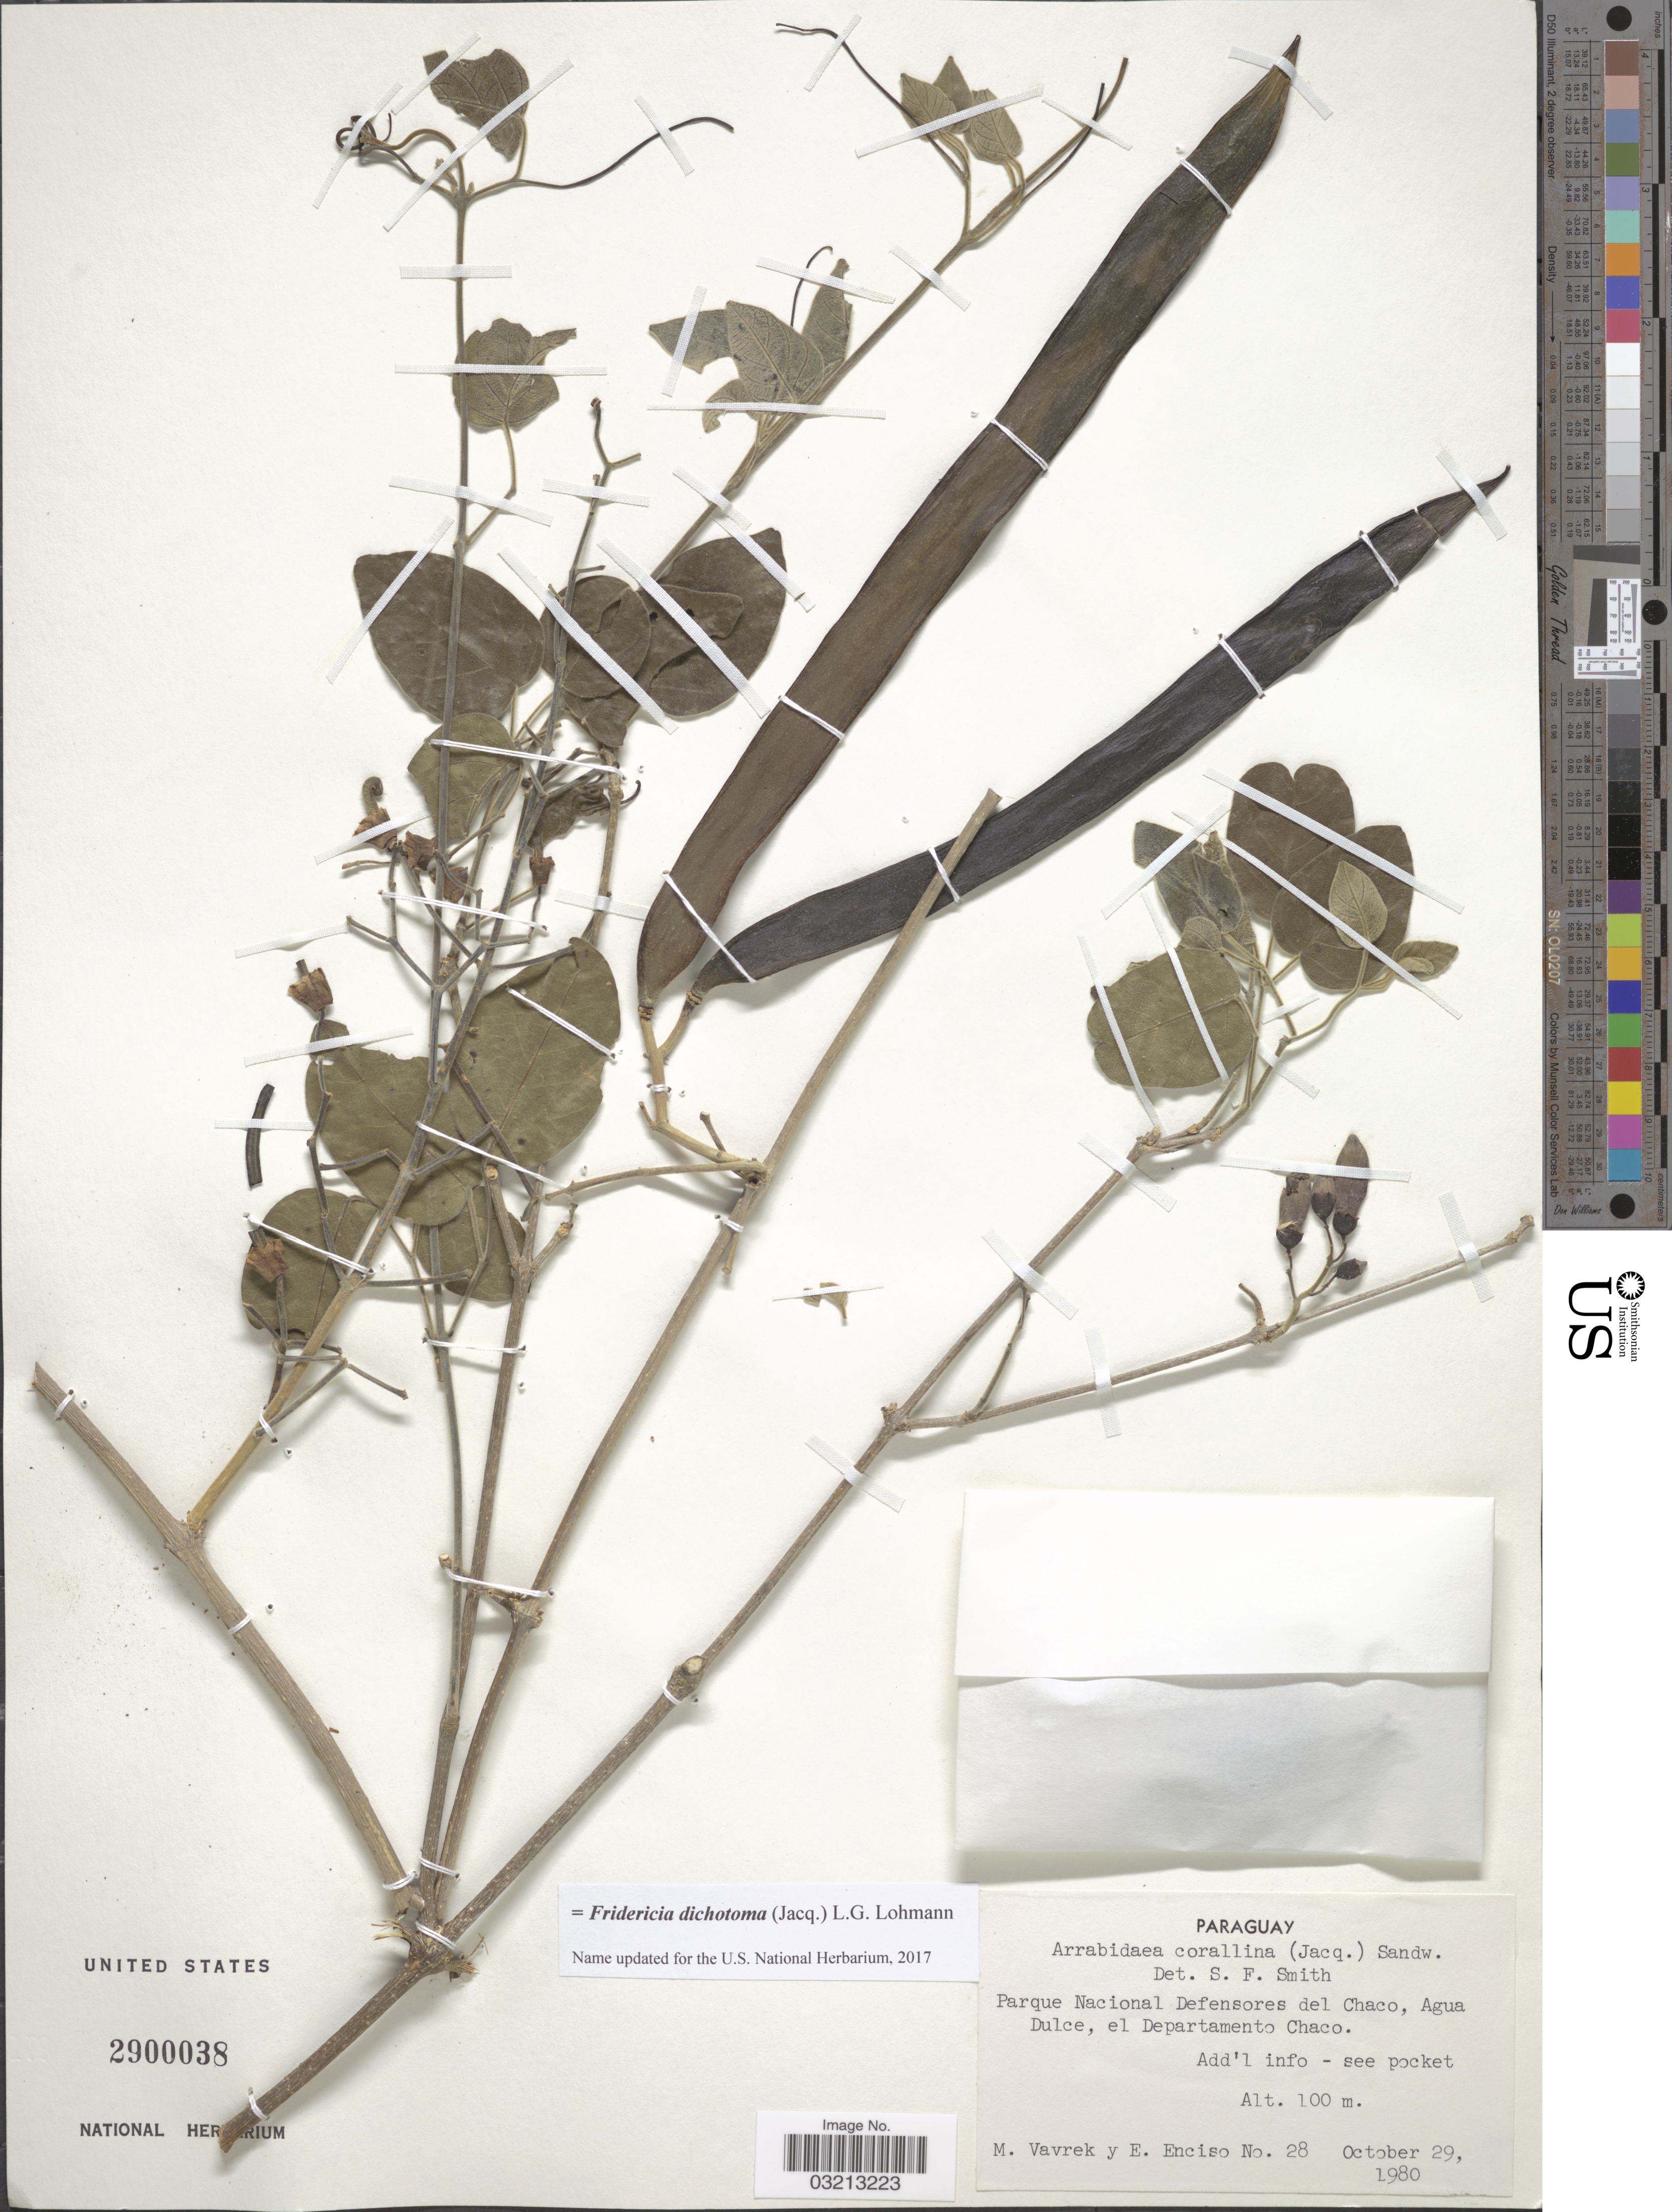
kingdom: Plantae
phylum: Tracheophyta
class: Magnoliopsida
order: Lamiales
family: Bignoniaceae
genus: Fridericia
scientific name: Fridericia dichotoma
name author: (Jacq.) L.G. Lohmann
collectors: M. Vavrek & E. Enciso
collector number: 28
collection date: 1980-10-29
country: Paraguay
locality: Parque Nacional Defensores del Chaco, Agua Dulce, el Departamento Chaco.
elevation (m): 100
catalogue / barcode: US 2900038